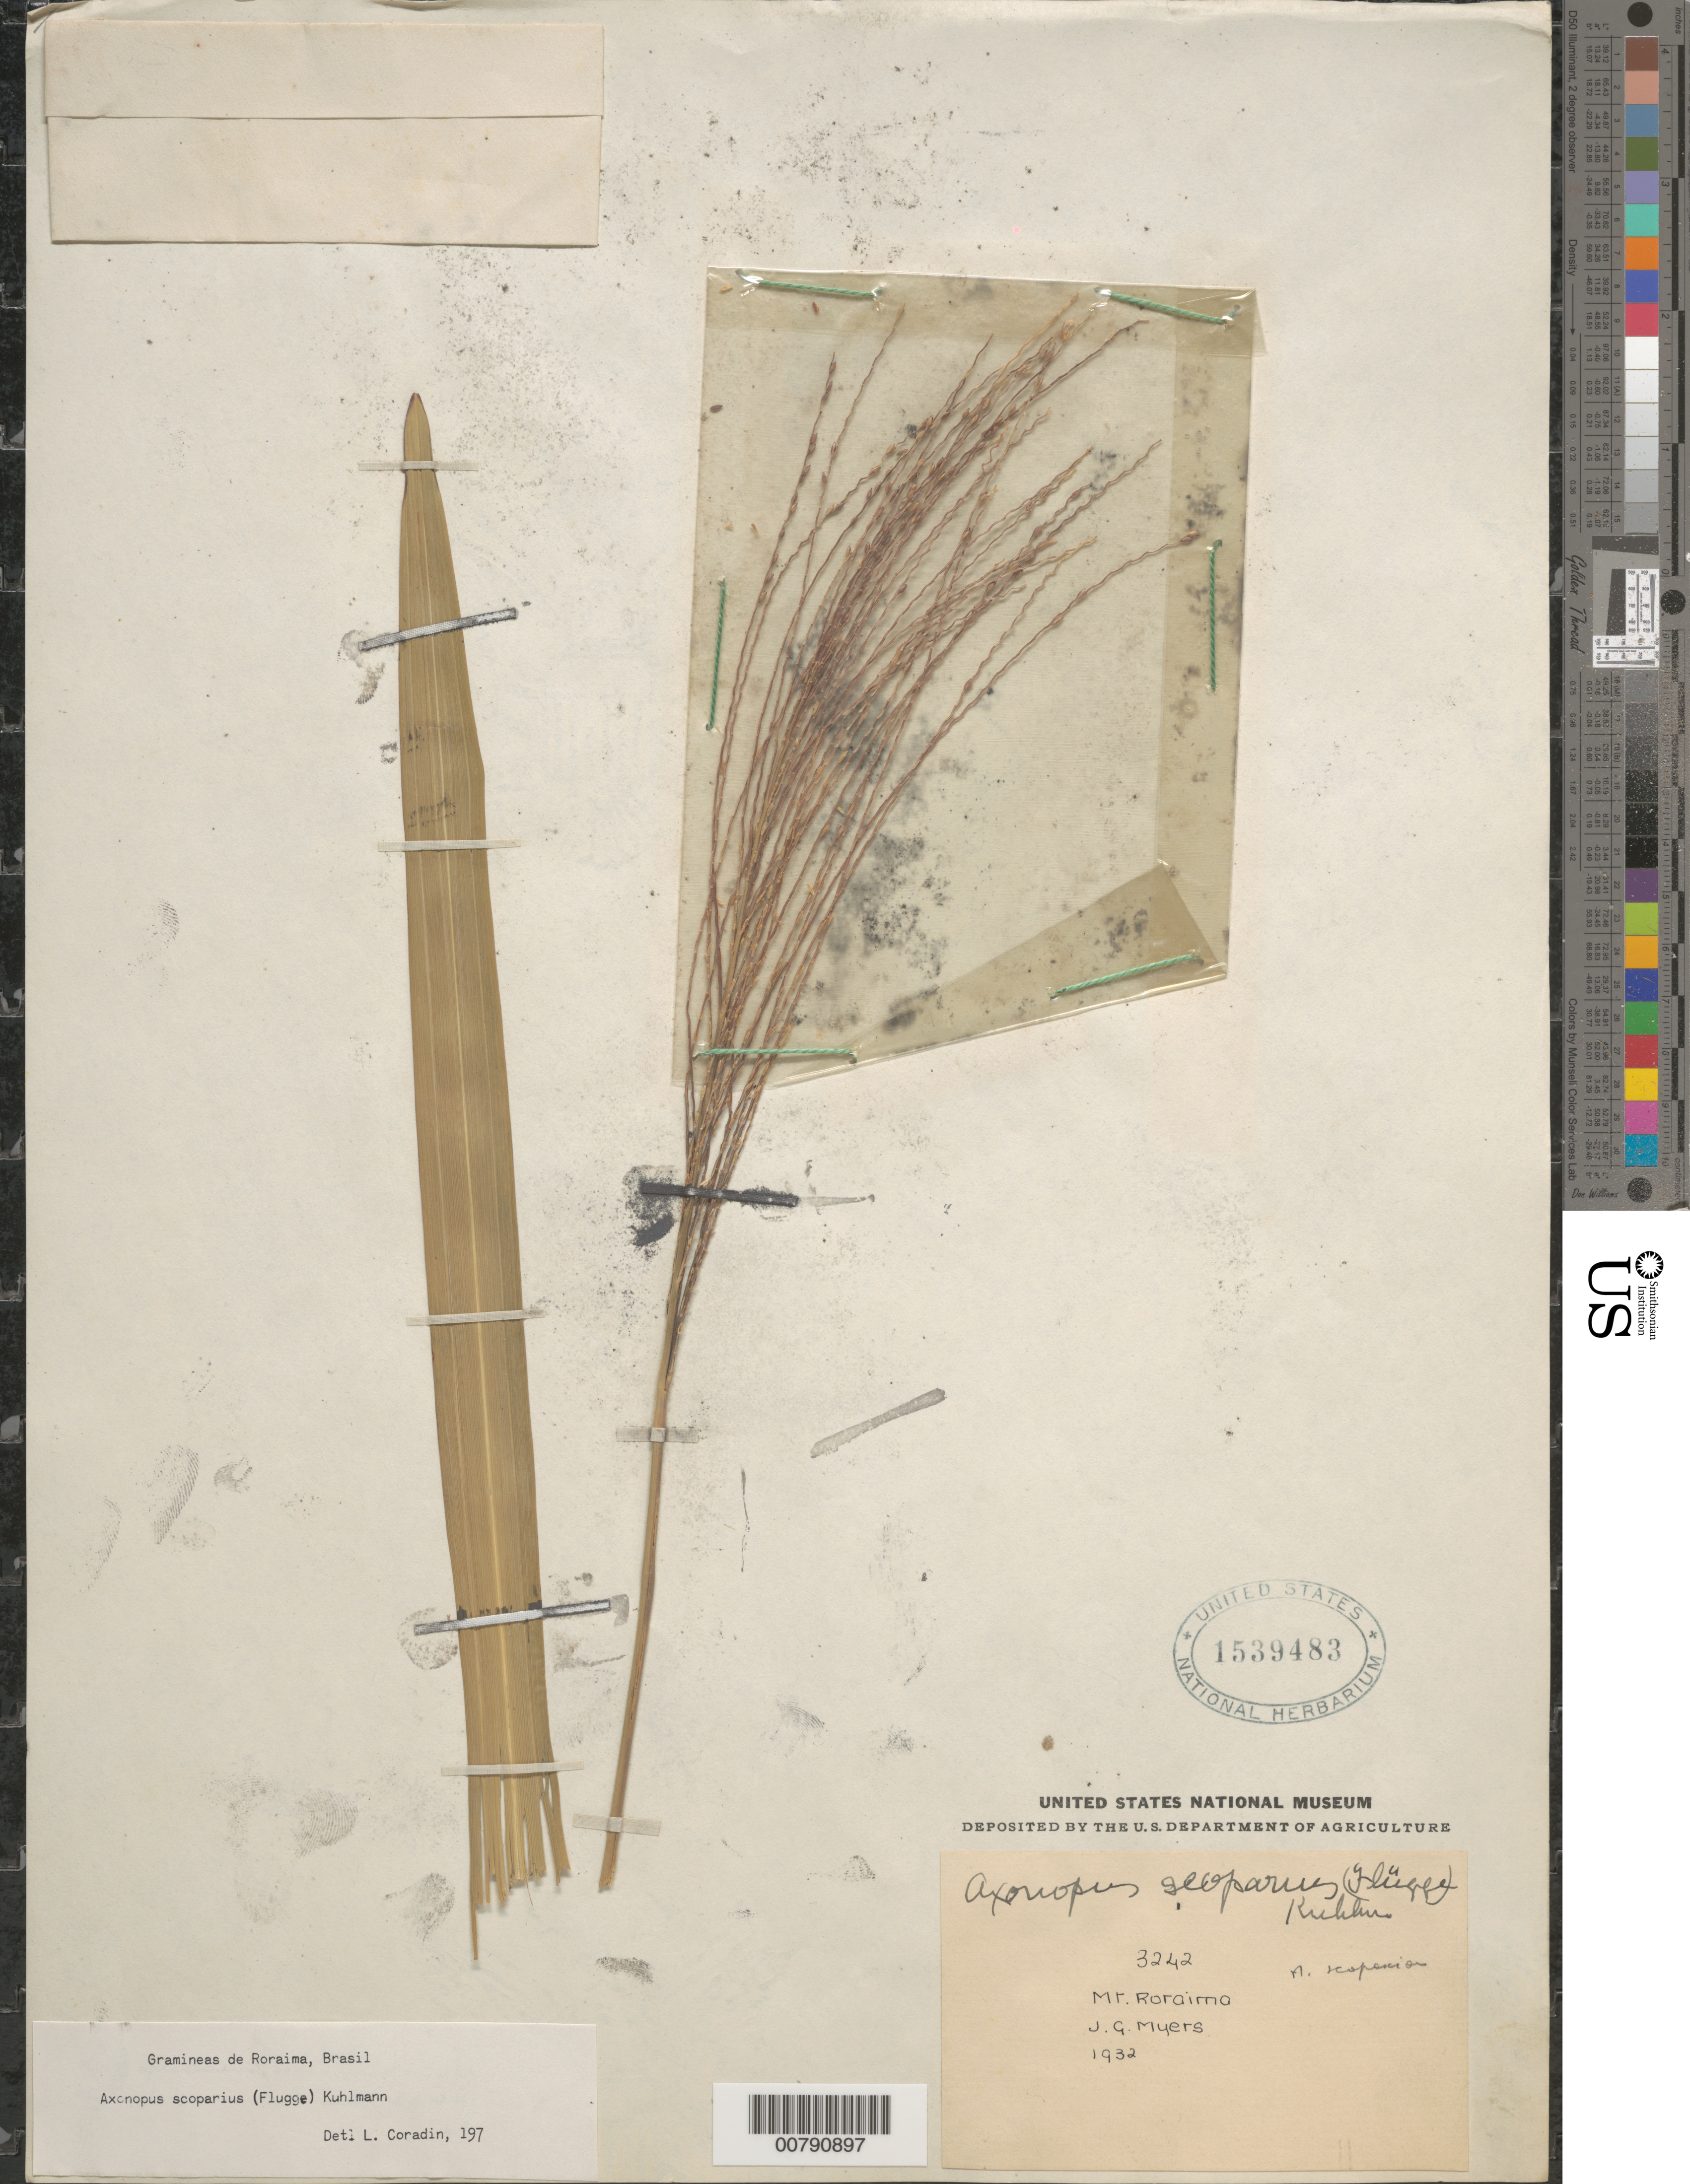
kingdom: Plantae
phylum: Tracheophyta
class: Liliopsida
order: Poales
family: Poaceae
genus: Axonopus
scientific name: Axonopus scoparius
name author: (Flüggé) Kuhlm.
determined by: Coradin, L.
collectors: J. Myers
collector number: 3242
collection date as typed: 1932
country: Guyana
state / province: Cuyuni-Mazaruni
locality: Mt. Roraima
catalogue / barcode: US 1539483